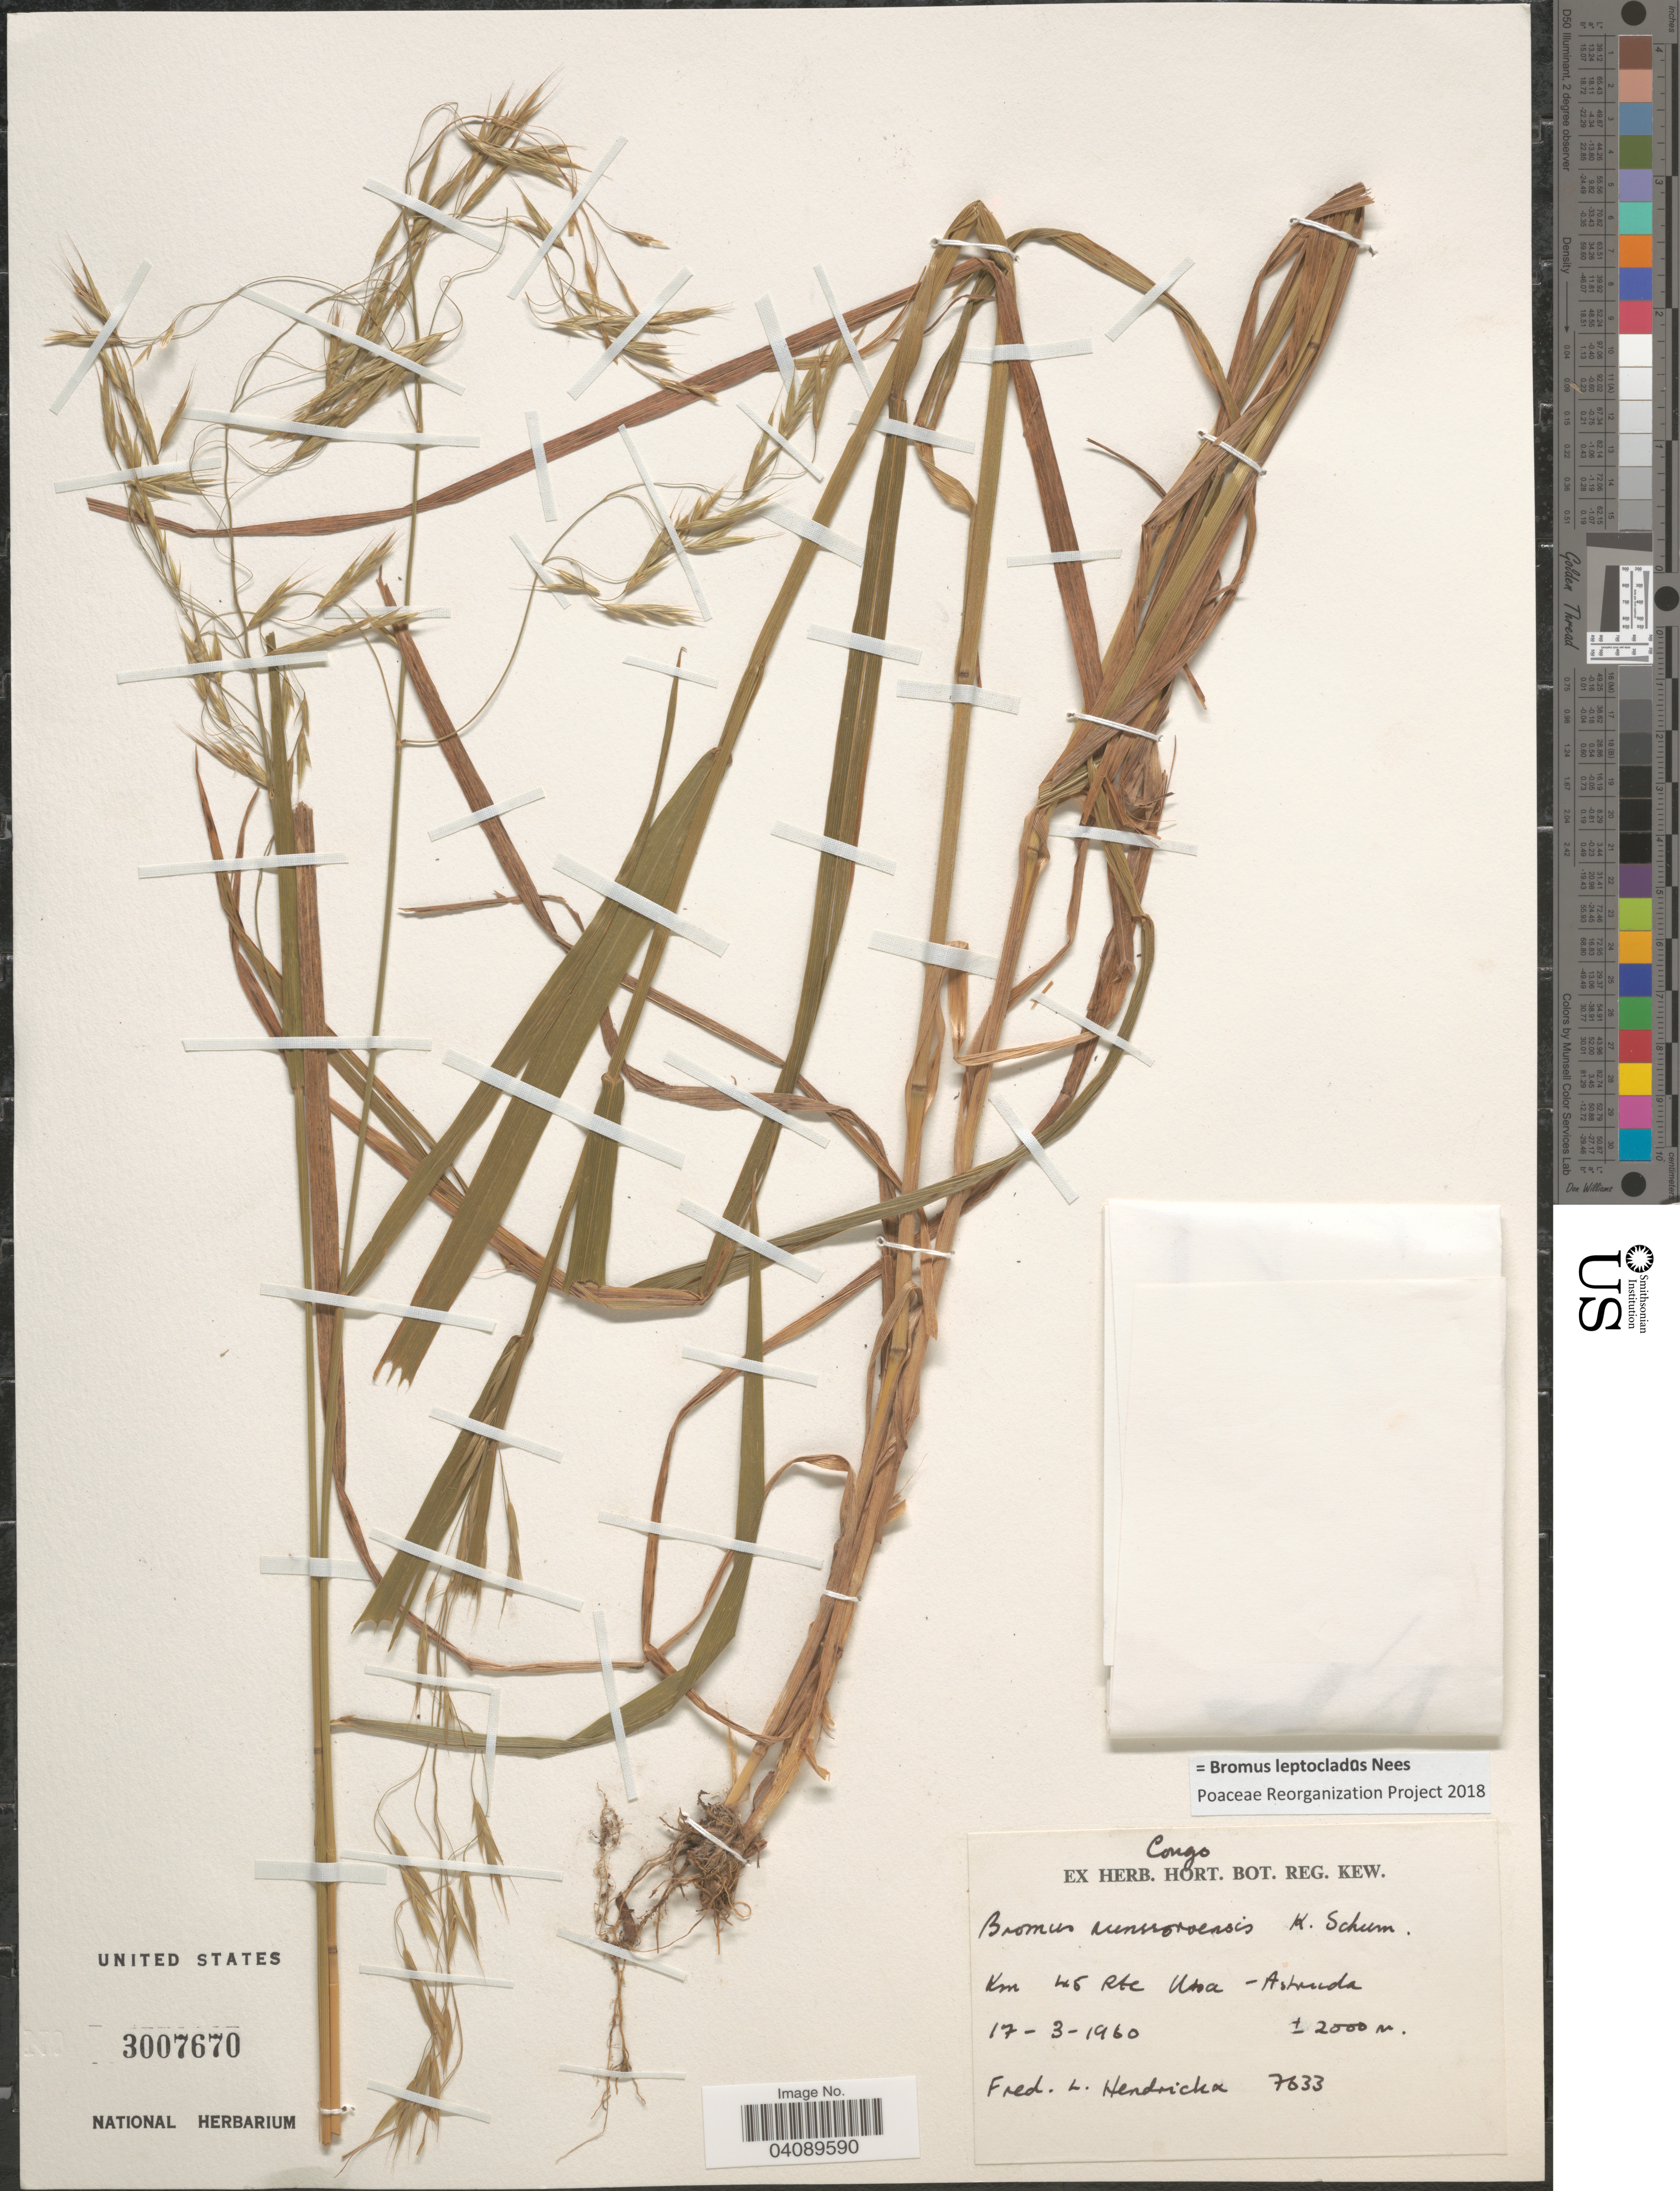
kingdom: Plantae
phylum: Tracheophyta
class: Liliopsida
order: Poales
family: Poaceae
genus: Bromus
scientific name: Bromus leptoclados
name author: Nees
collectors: F. Hendrickx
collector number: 7633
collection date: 1960-03-17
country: Congo, Republic of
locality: Congo. Km 45 Rte Uta-Astruda.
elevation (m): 2000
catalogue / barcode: US 3007670